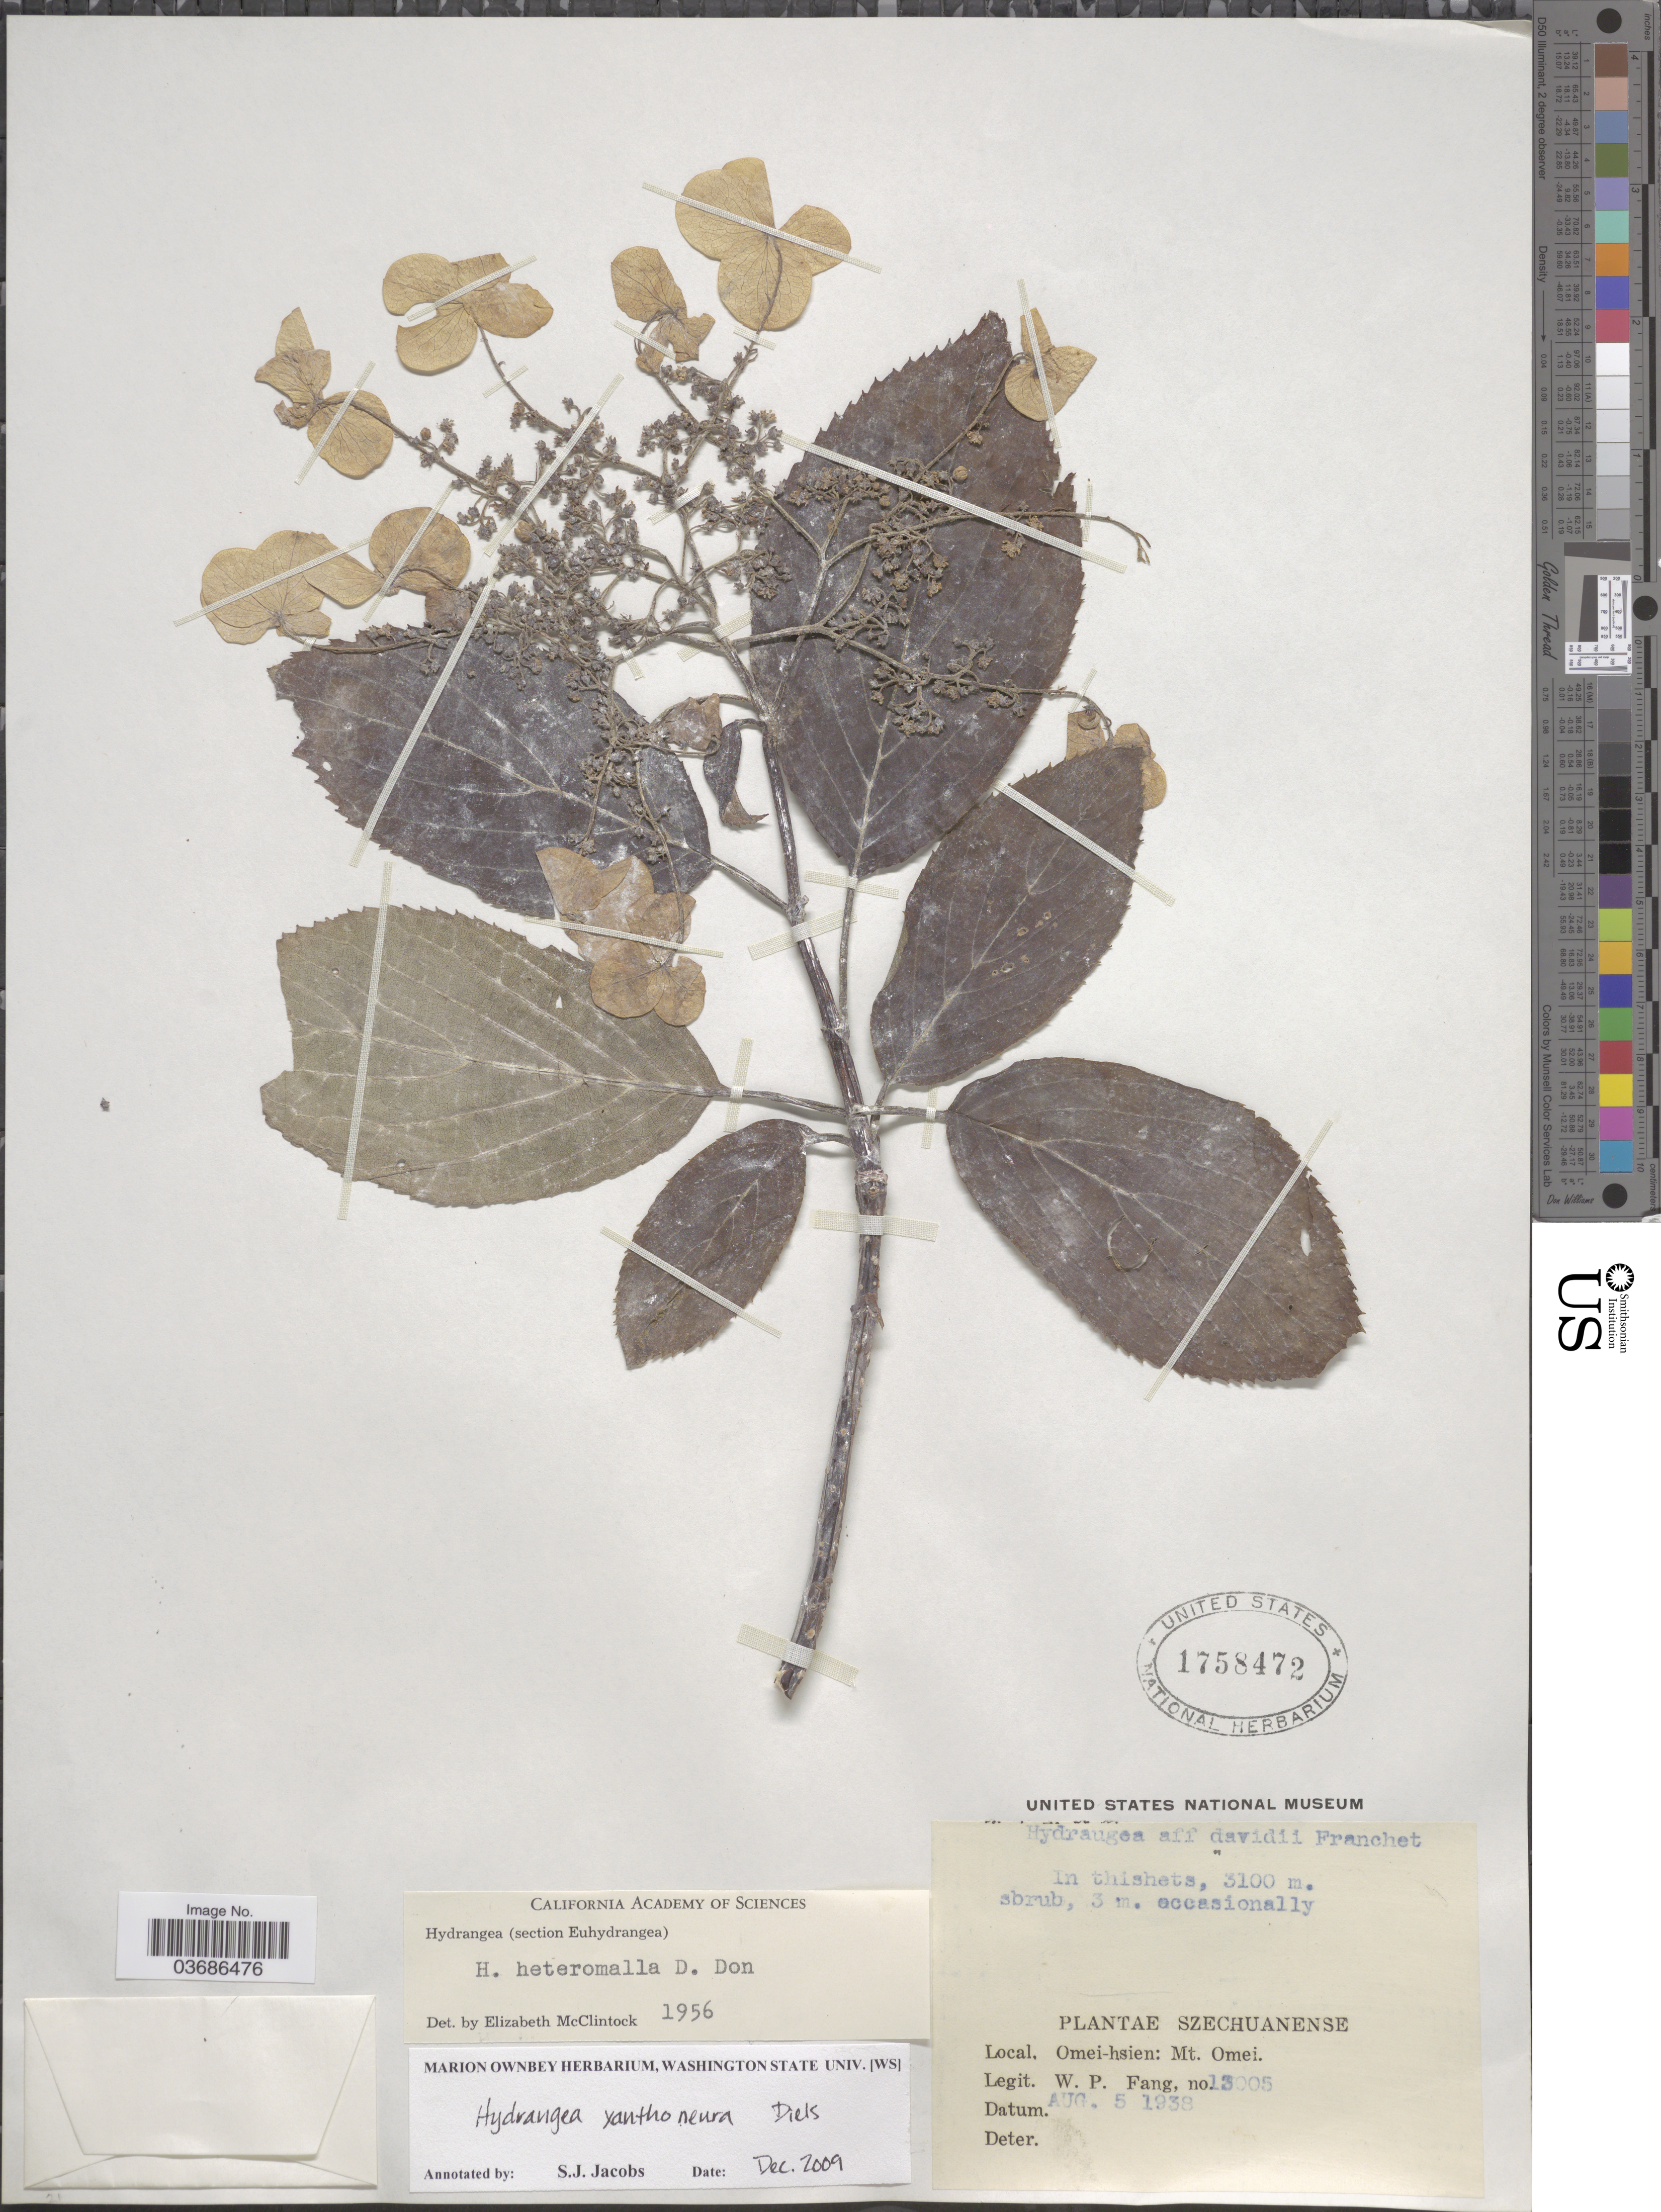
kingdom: Plantae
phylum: Tracheophyta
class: Magnoliopsida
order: Cornales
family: Hydrangeaceae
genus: Hydrangea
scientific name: Hydrangea xanthoneura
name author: Diels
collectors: W. P. Fang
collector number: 13005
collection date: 1938-08-05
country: China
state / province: Sichuan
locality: Szechuanense. Omei-hsien: Mt. Omei.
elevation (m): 3100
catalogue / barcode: US 1758472